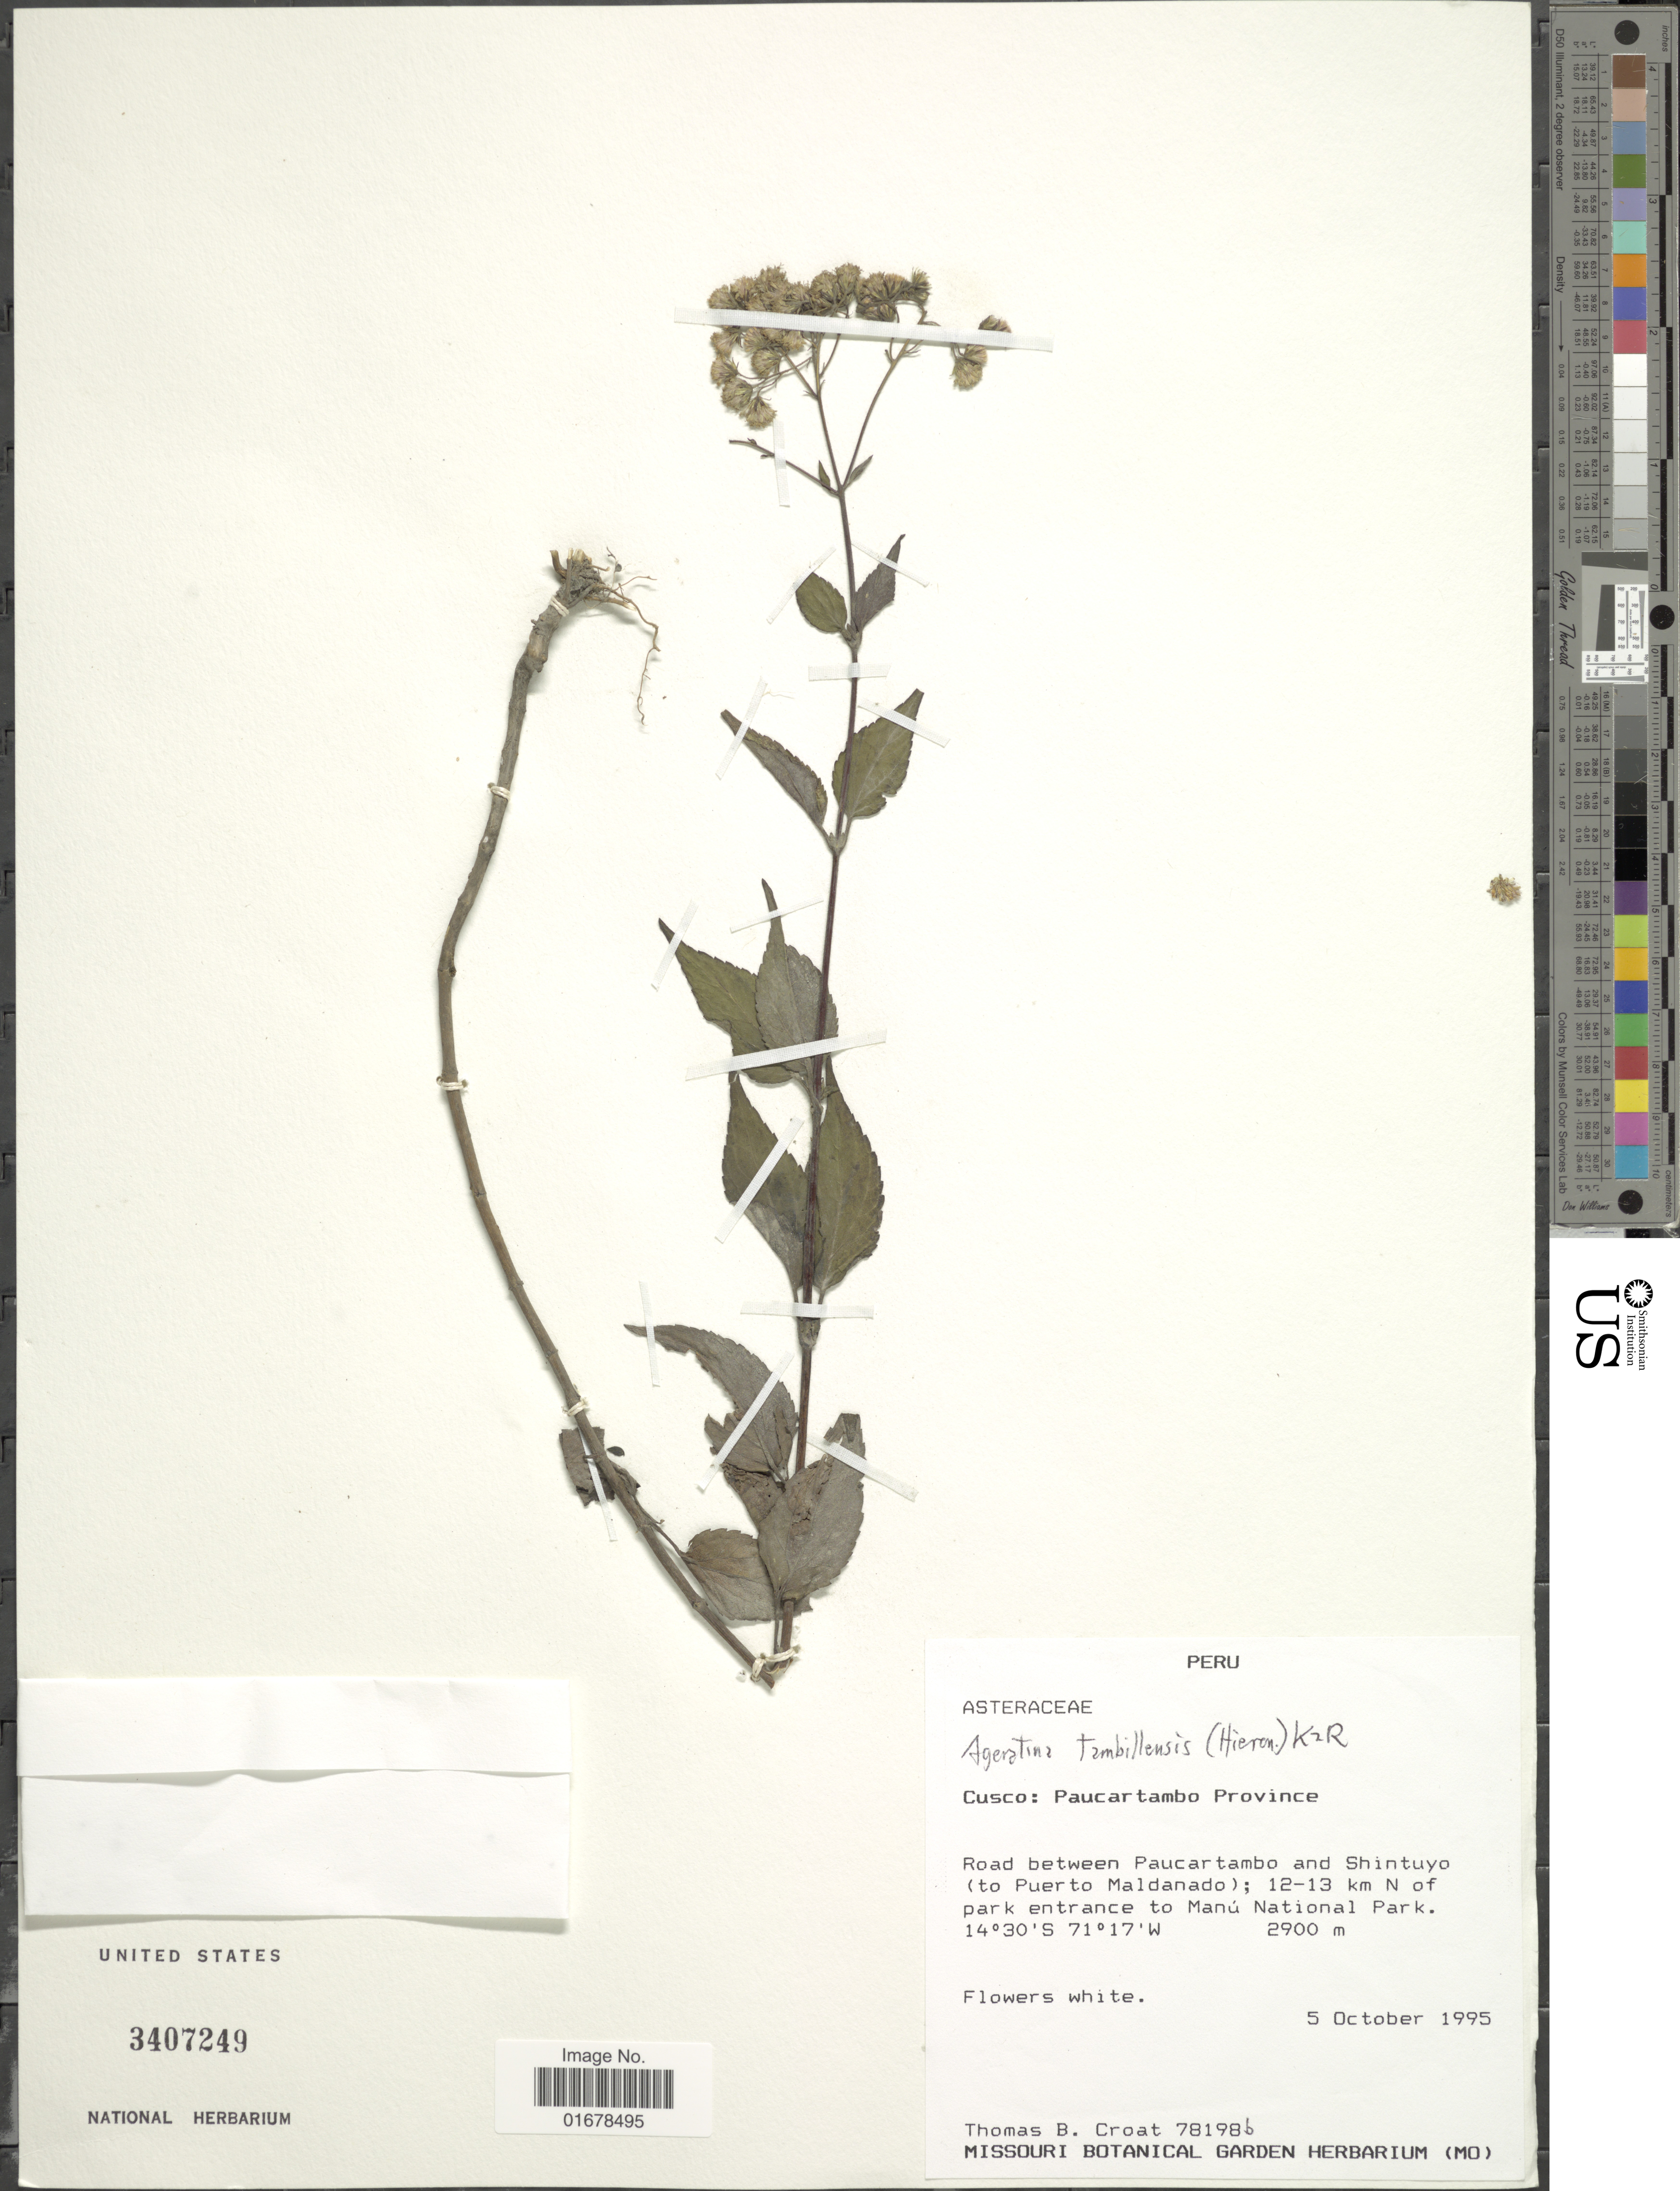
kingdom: Plantae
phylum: Tracheophyta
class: Magnoliopsida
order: Asterales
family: Asteraceae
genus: Ageratina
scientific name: Ageratina tambillensis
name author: (Hieron.) R.M. King & H. Rob.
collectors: T. B. Croat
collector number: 781986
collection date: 1995-10-05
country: Peru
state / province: Cusco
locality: Cusco: Paucartambo Province, Road between Paucartambo and Shintuyo (to Puerto Maldanado), 12-13 km N of park entrance to Manu National Park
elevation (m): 2900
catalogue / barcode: US 3407249